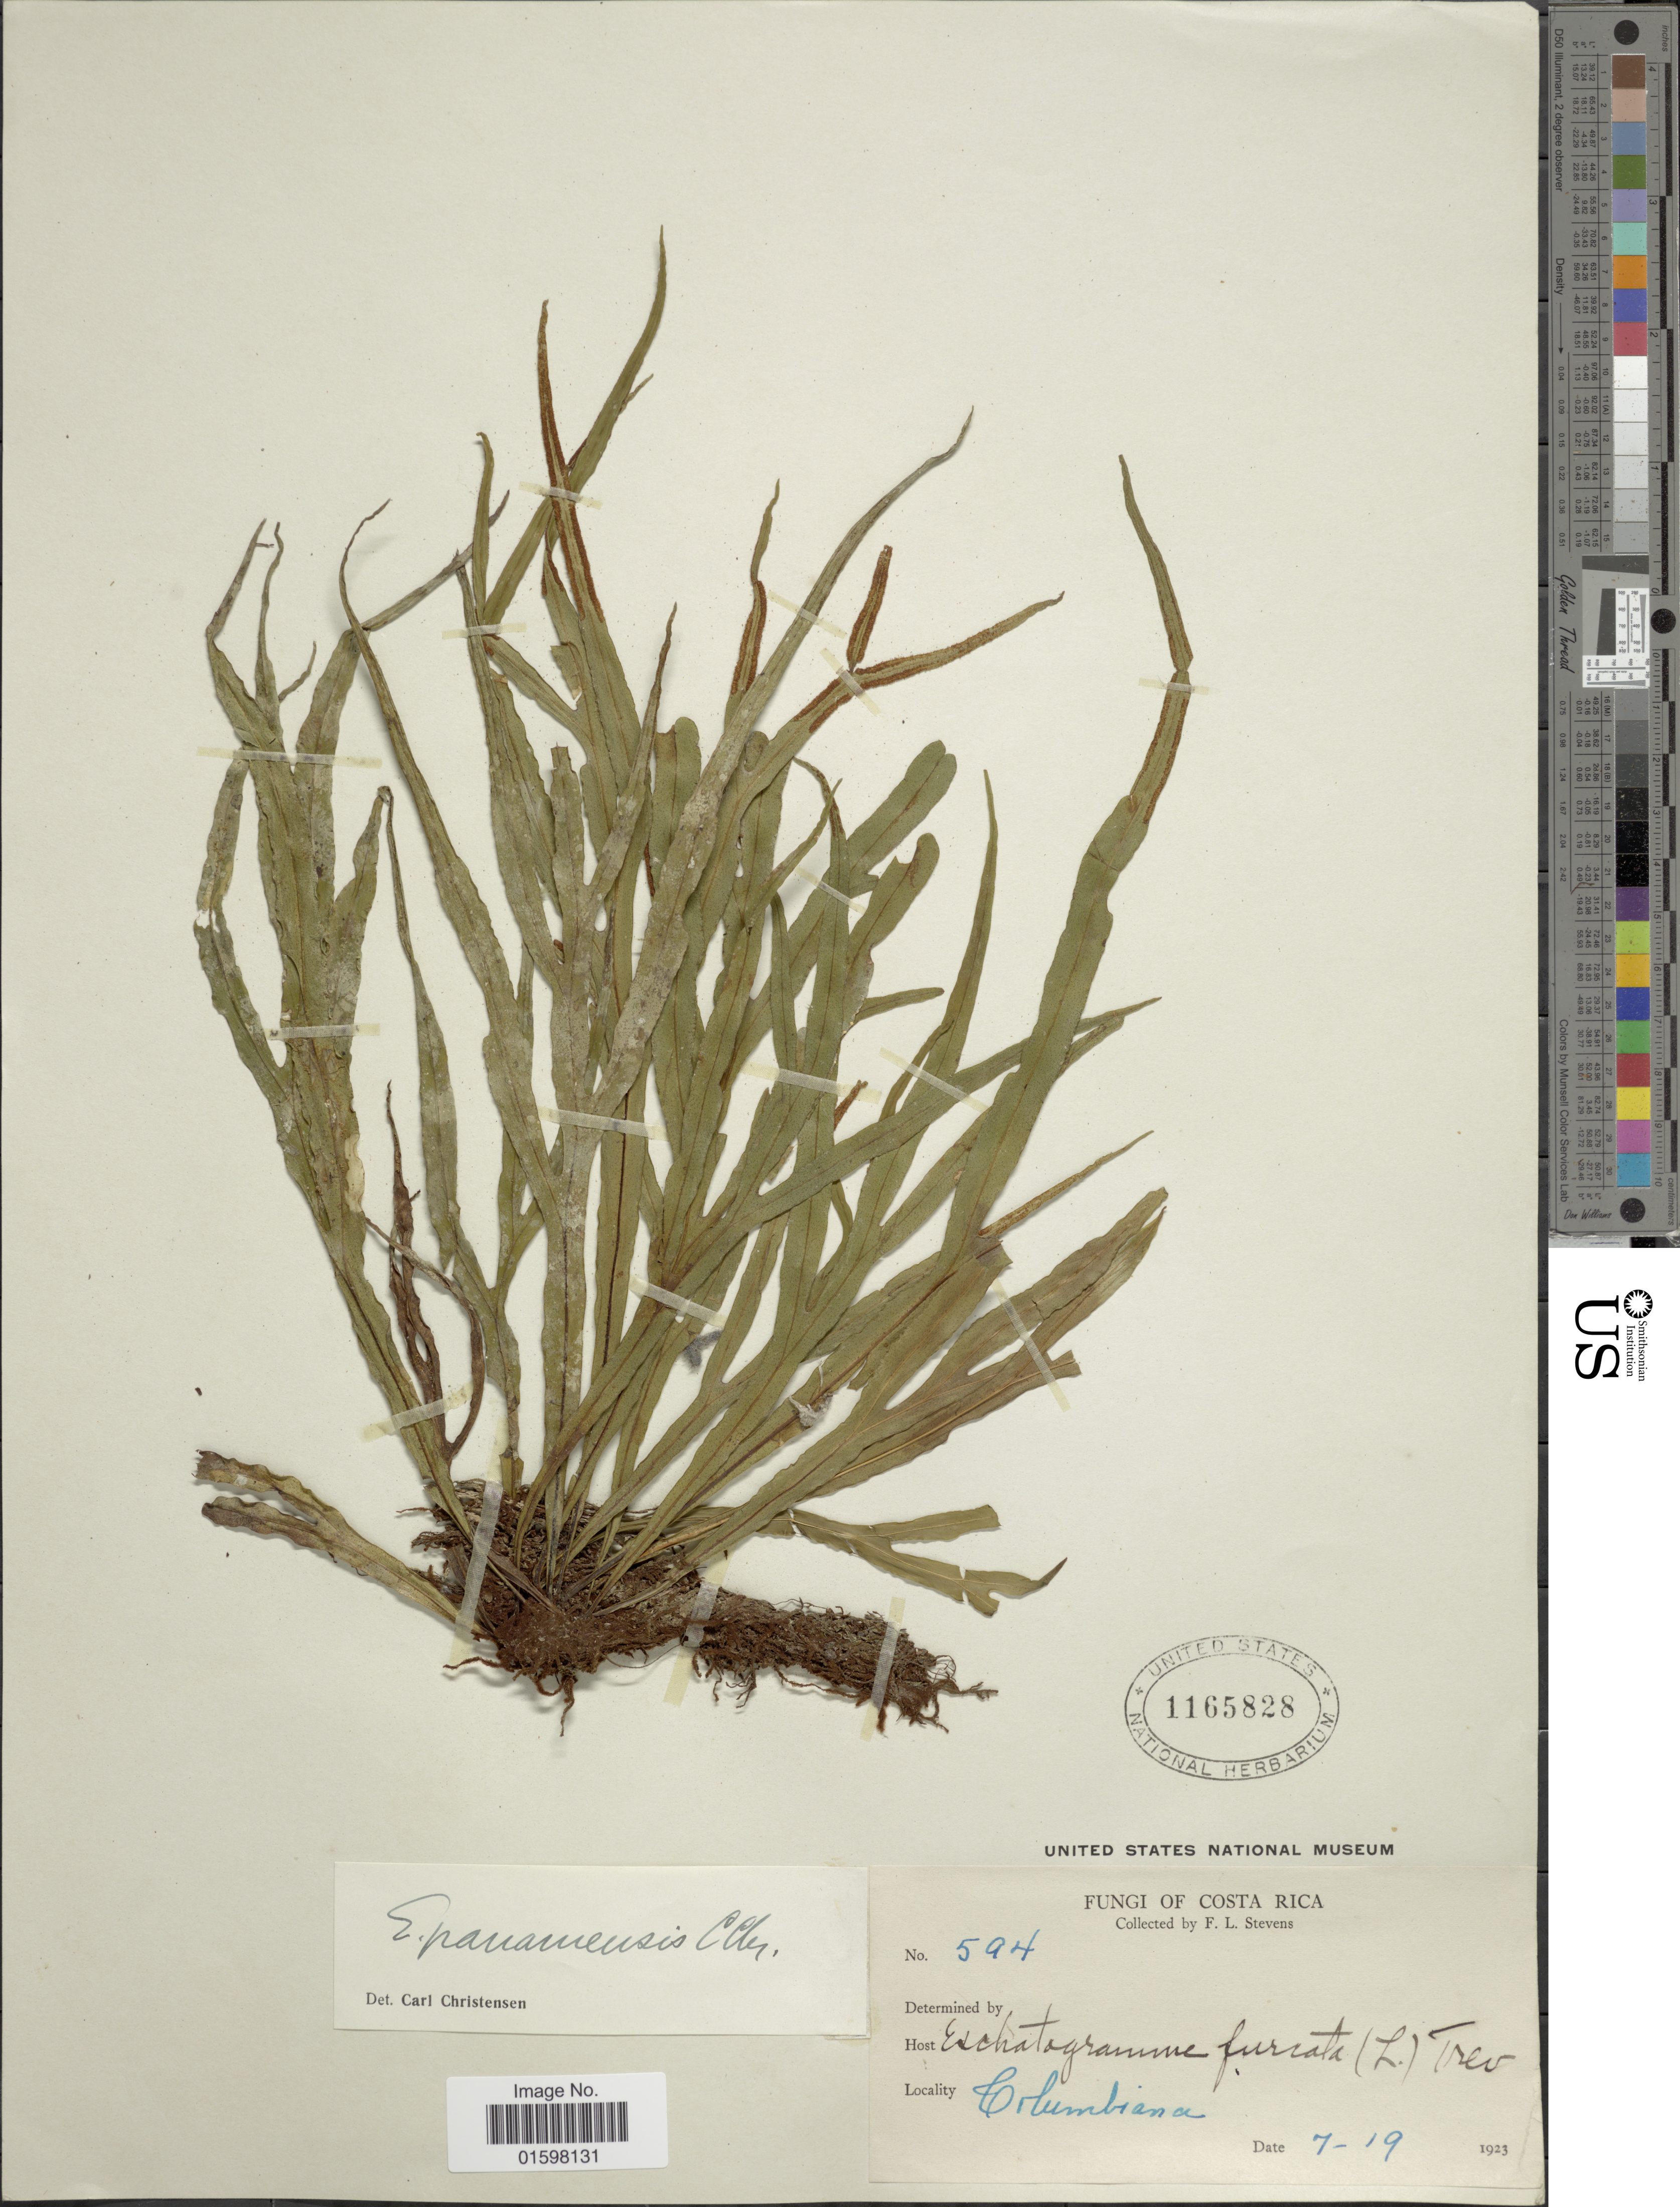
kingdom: Plantae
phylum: Tracheophyta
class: Polypodiopsida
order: Polypodiales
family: Polypodiaceae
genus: Pleopeltis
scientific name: Pleopeltis panamensis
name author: (Weath.) Pic. Serm.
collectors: F. L. Stevens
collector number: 594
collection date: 1923-07-19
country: Costa Rica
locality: Columbiana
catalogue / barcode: US 1165828